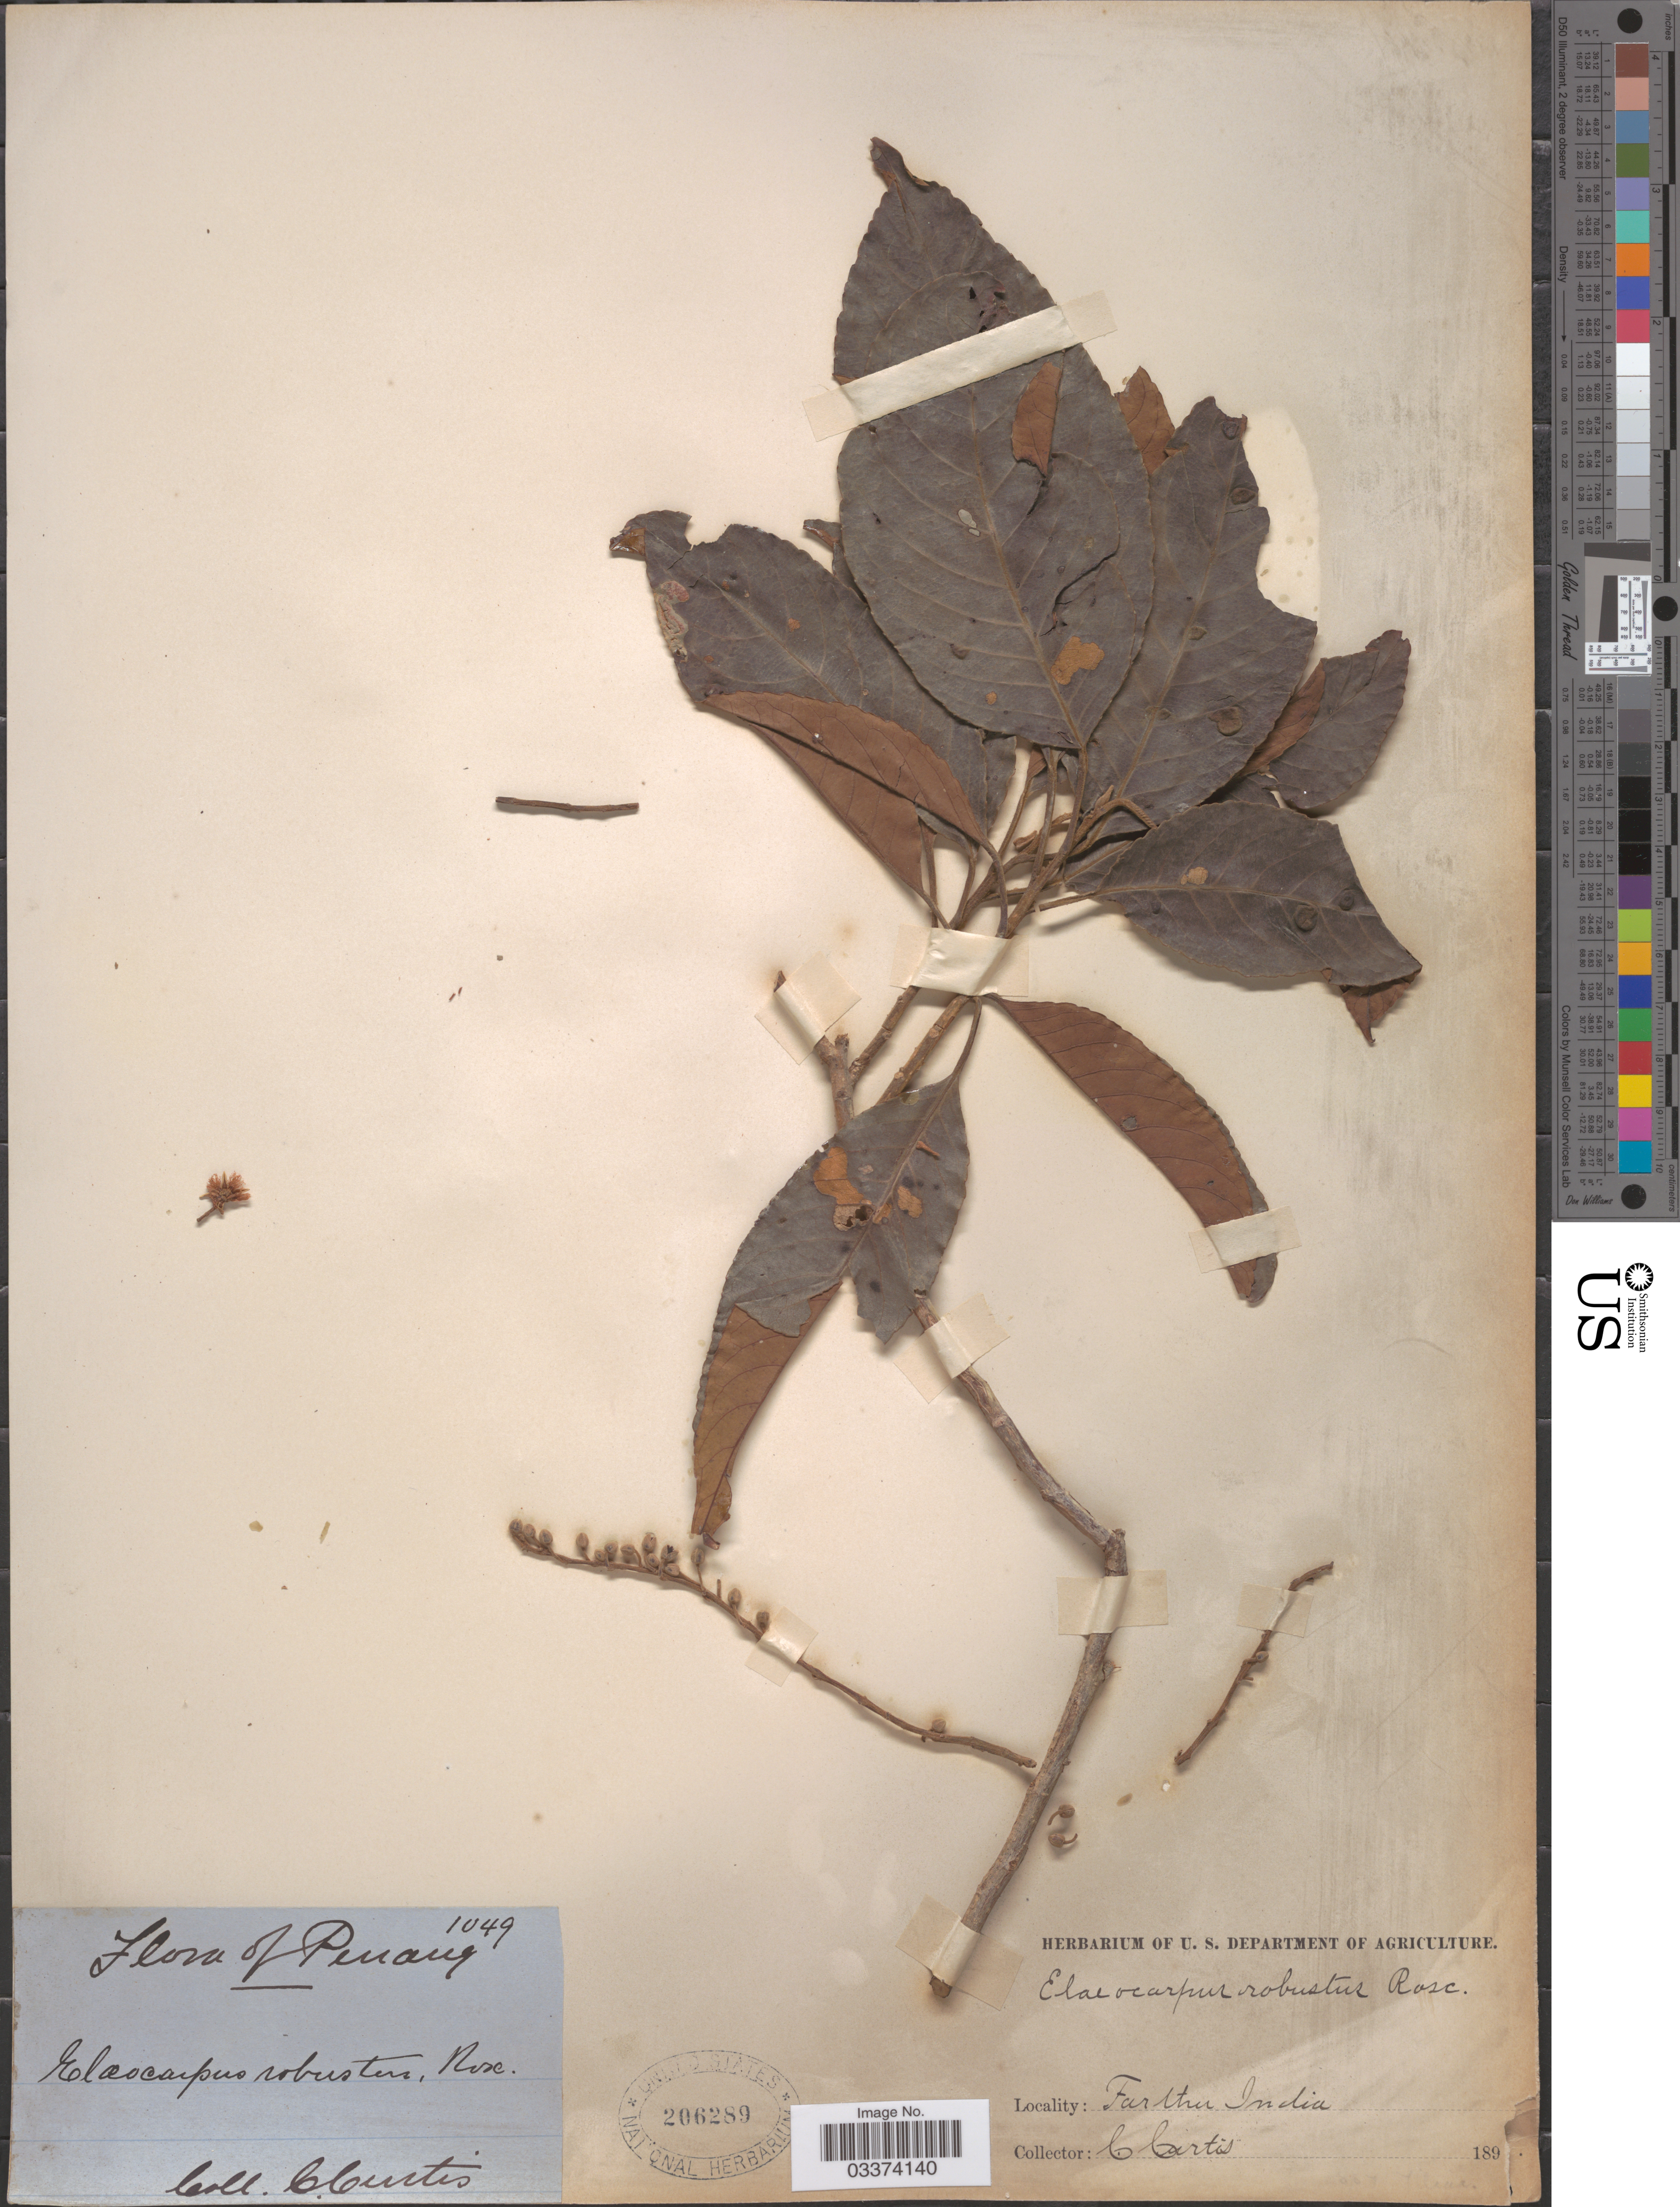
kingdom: Plantae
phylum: Tracheophyta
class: Magnoliopsida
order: Oxalidales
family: Elaeocarpaceae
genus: Elaeocarpus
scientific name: Elaeocarpus tectorius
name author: (Lour.) Poir.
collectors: C. Curtis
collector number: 1049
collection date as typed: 189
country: Malaysia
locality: Penang. Farther India.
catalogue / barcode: US 206289